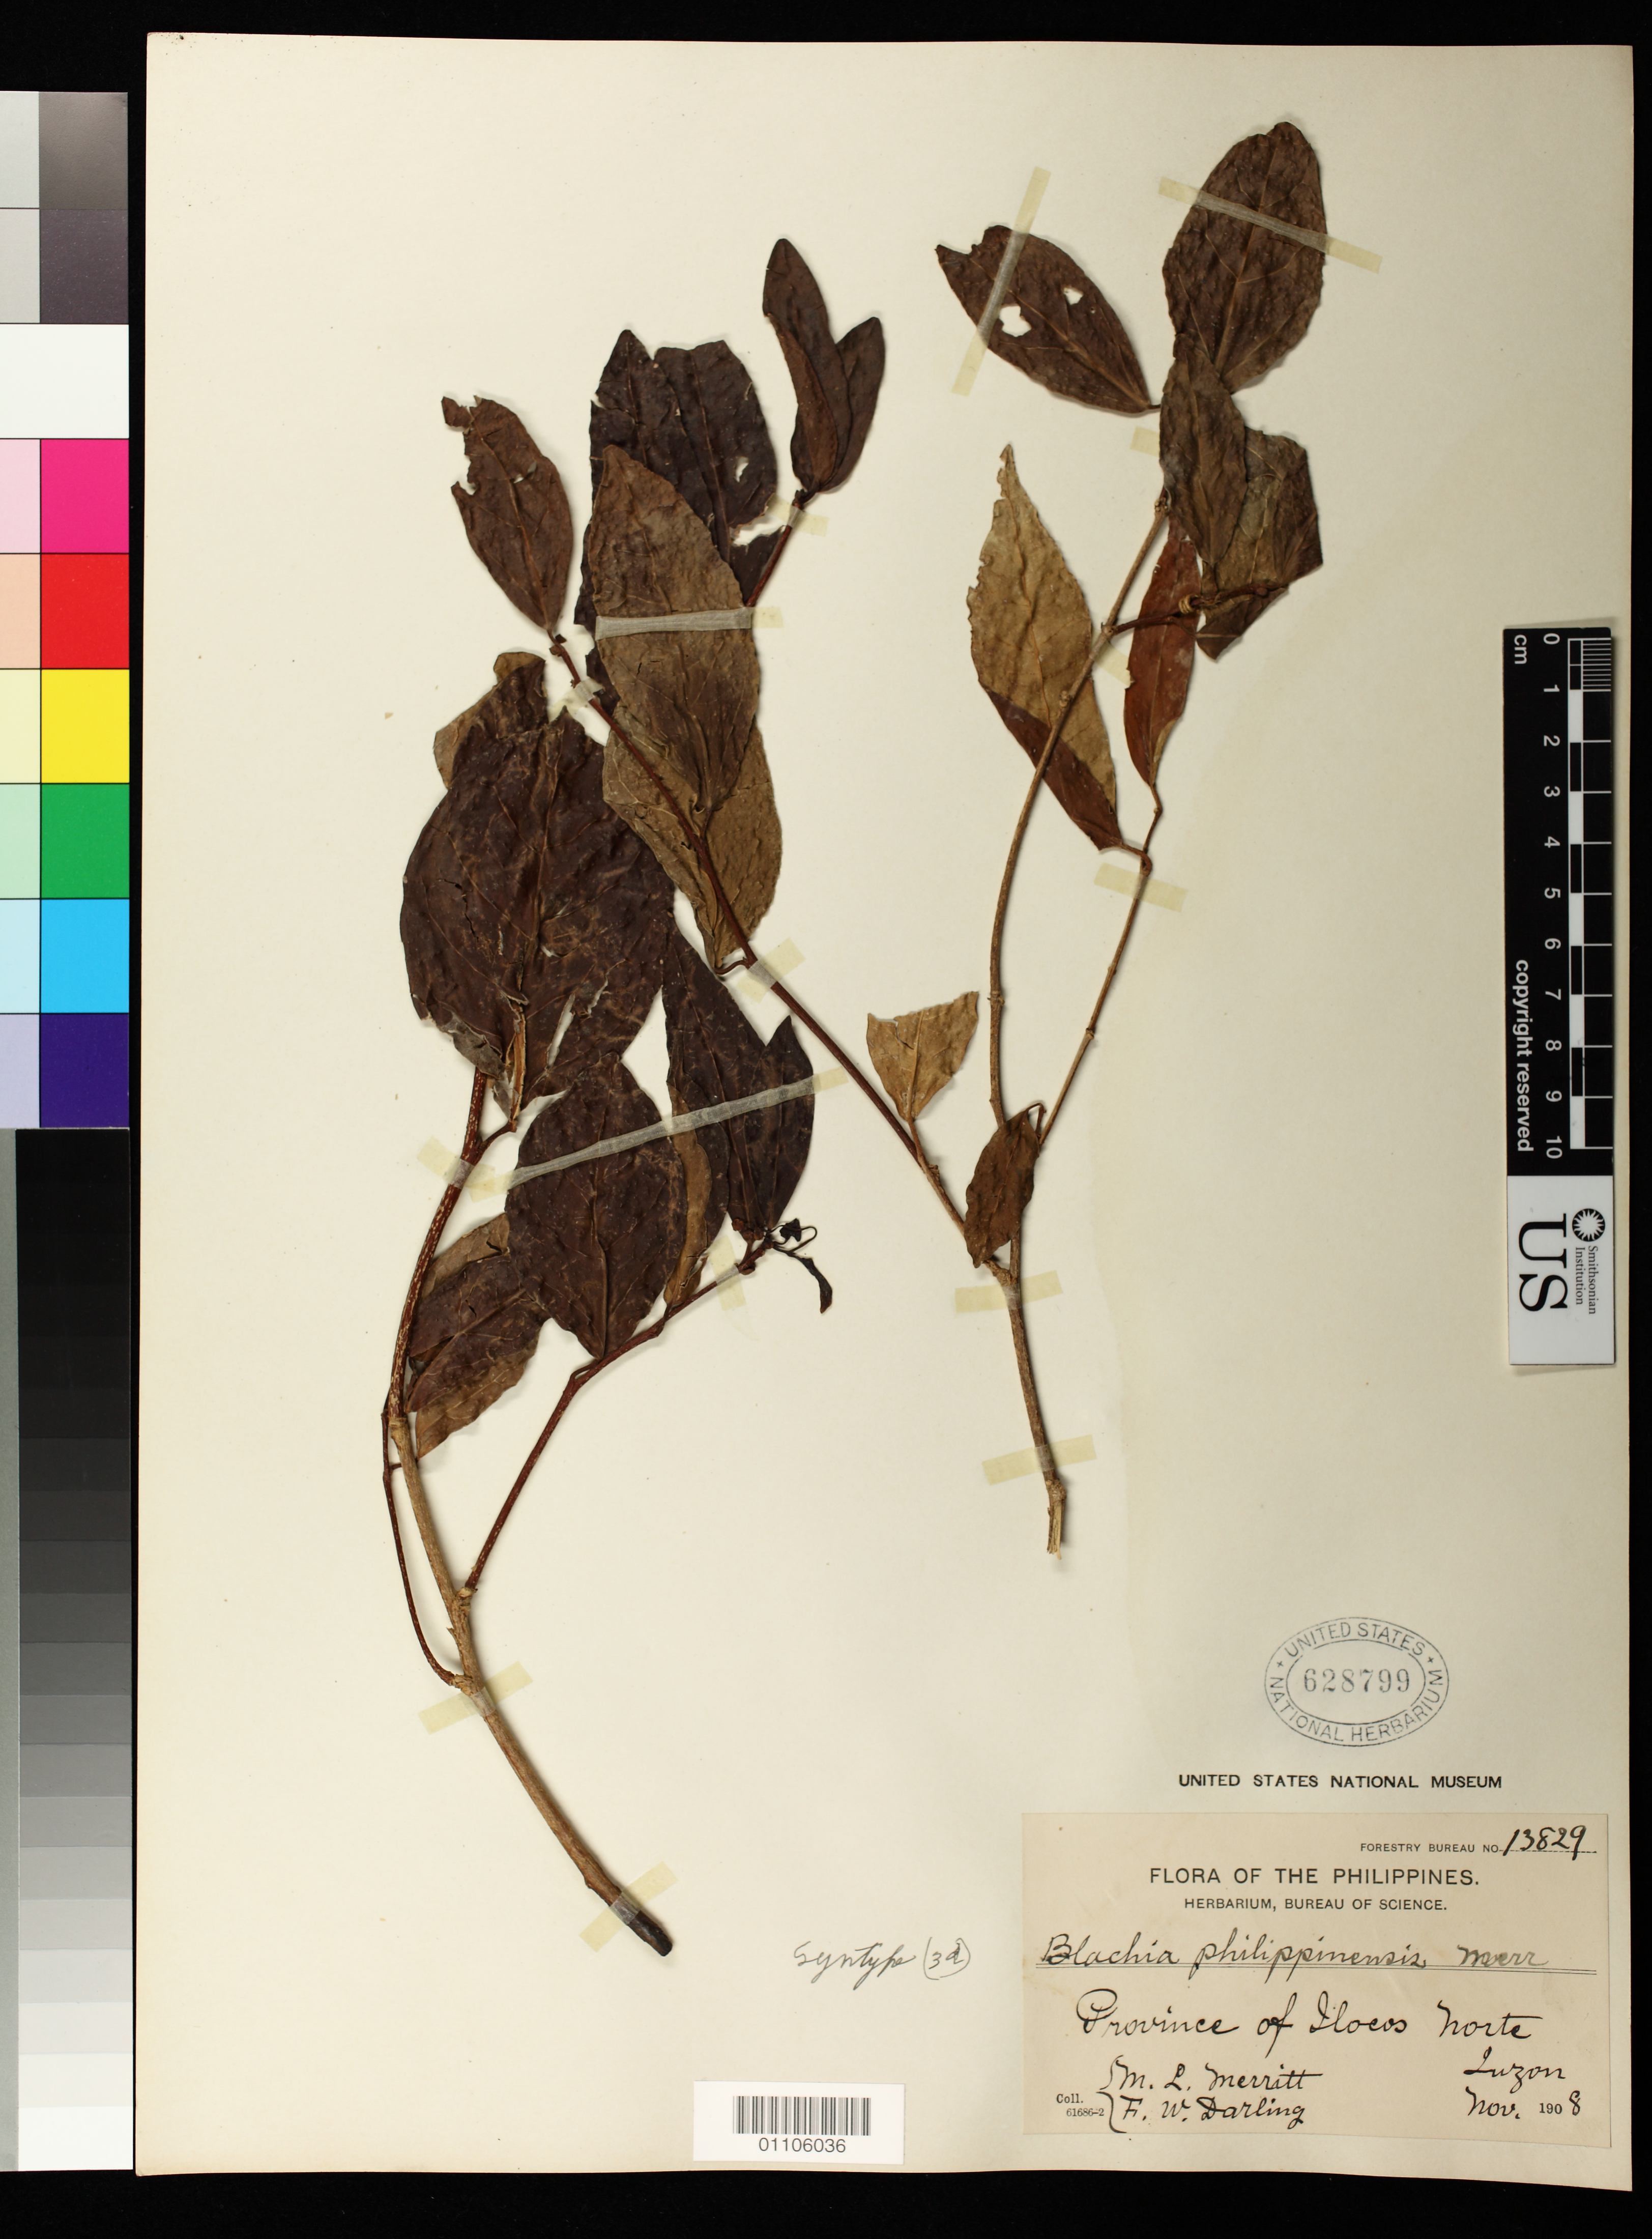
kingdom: Plantae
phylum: Tracheophyta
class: Magnoliopsida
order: Malpighiales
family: Euphorbiaceae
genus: Blachia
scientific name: Blachia philippinensis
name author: Merr.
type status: Syntype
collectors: M. L. Merritt & F. Darling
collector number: For. Bur. 13829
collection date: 1908-11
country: Philippines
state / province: Ilocos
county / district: Ilocos Norte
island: Luzon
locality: Province of Ilocos Norte, Luzon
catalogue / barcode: US 628799